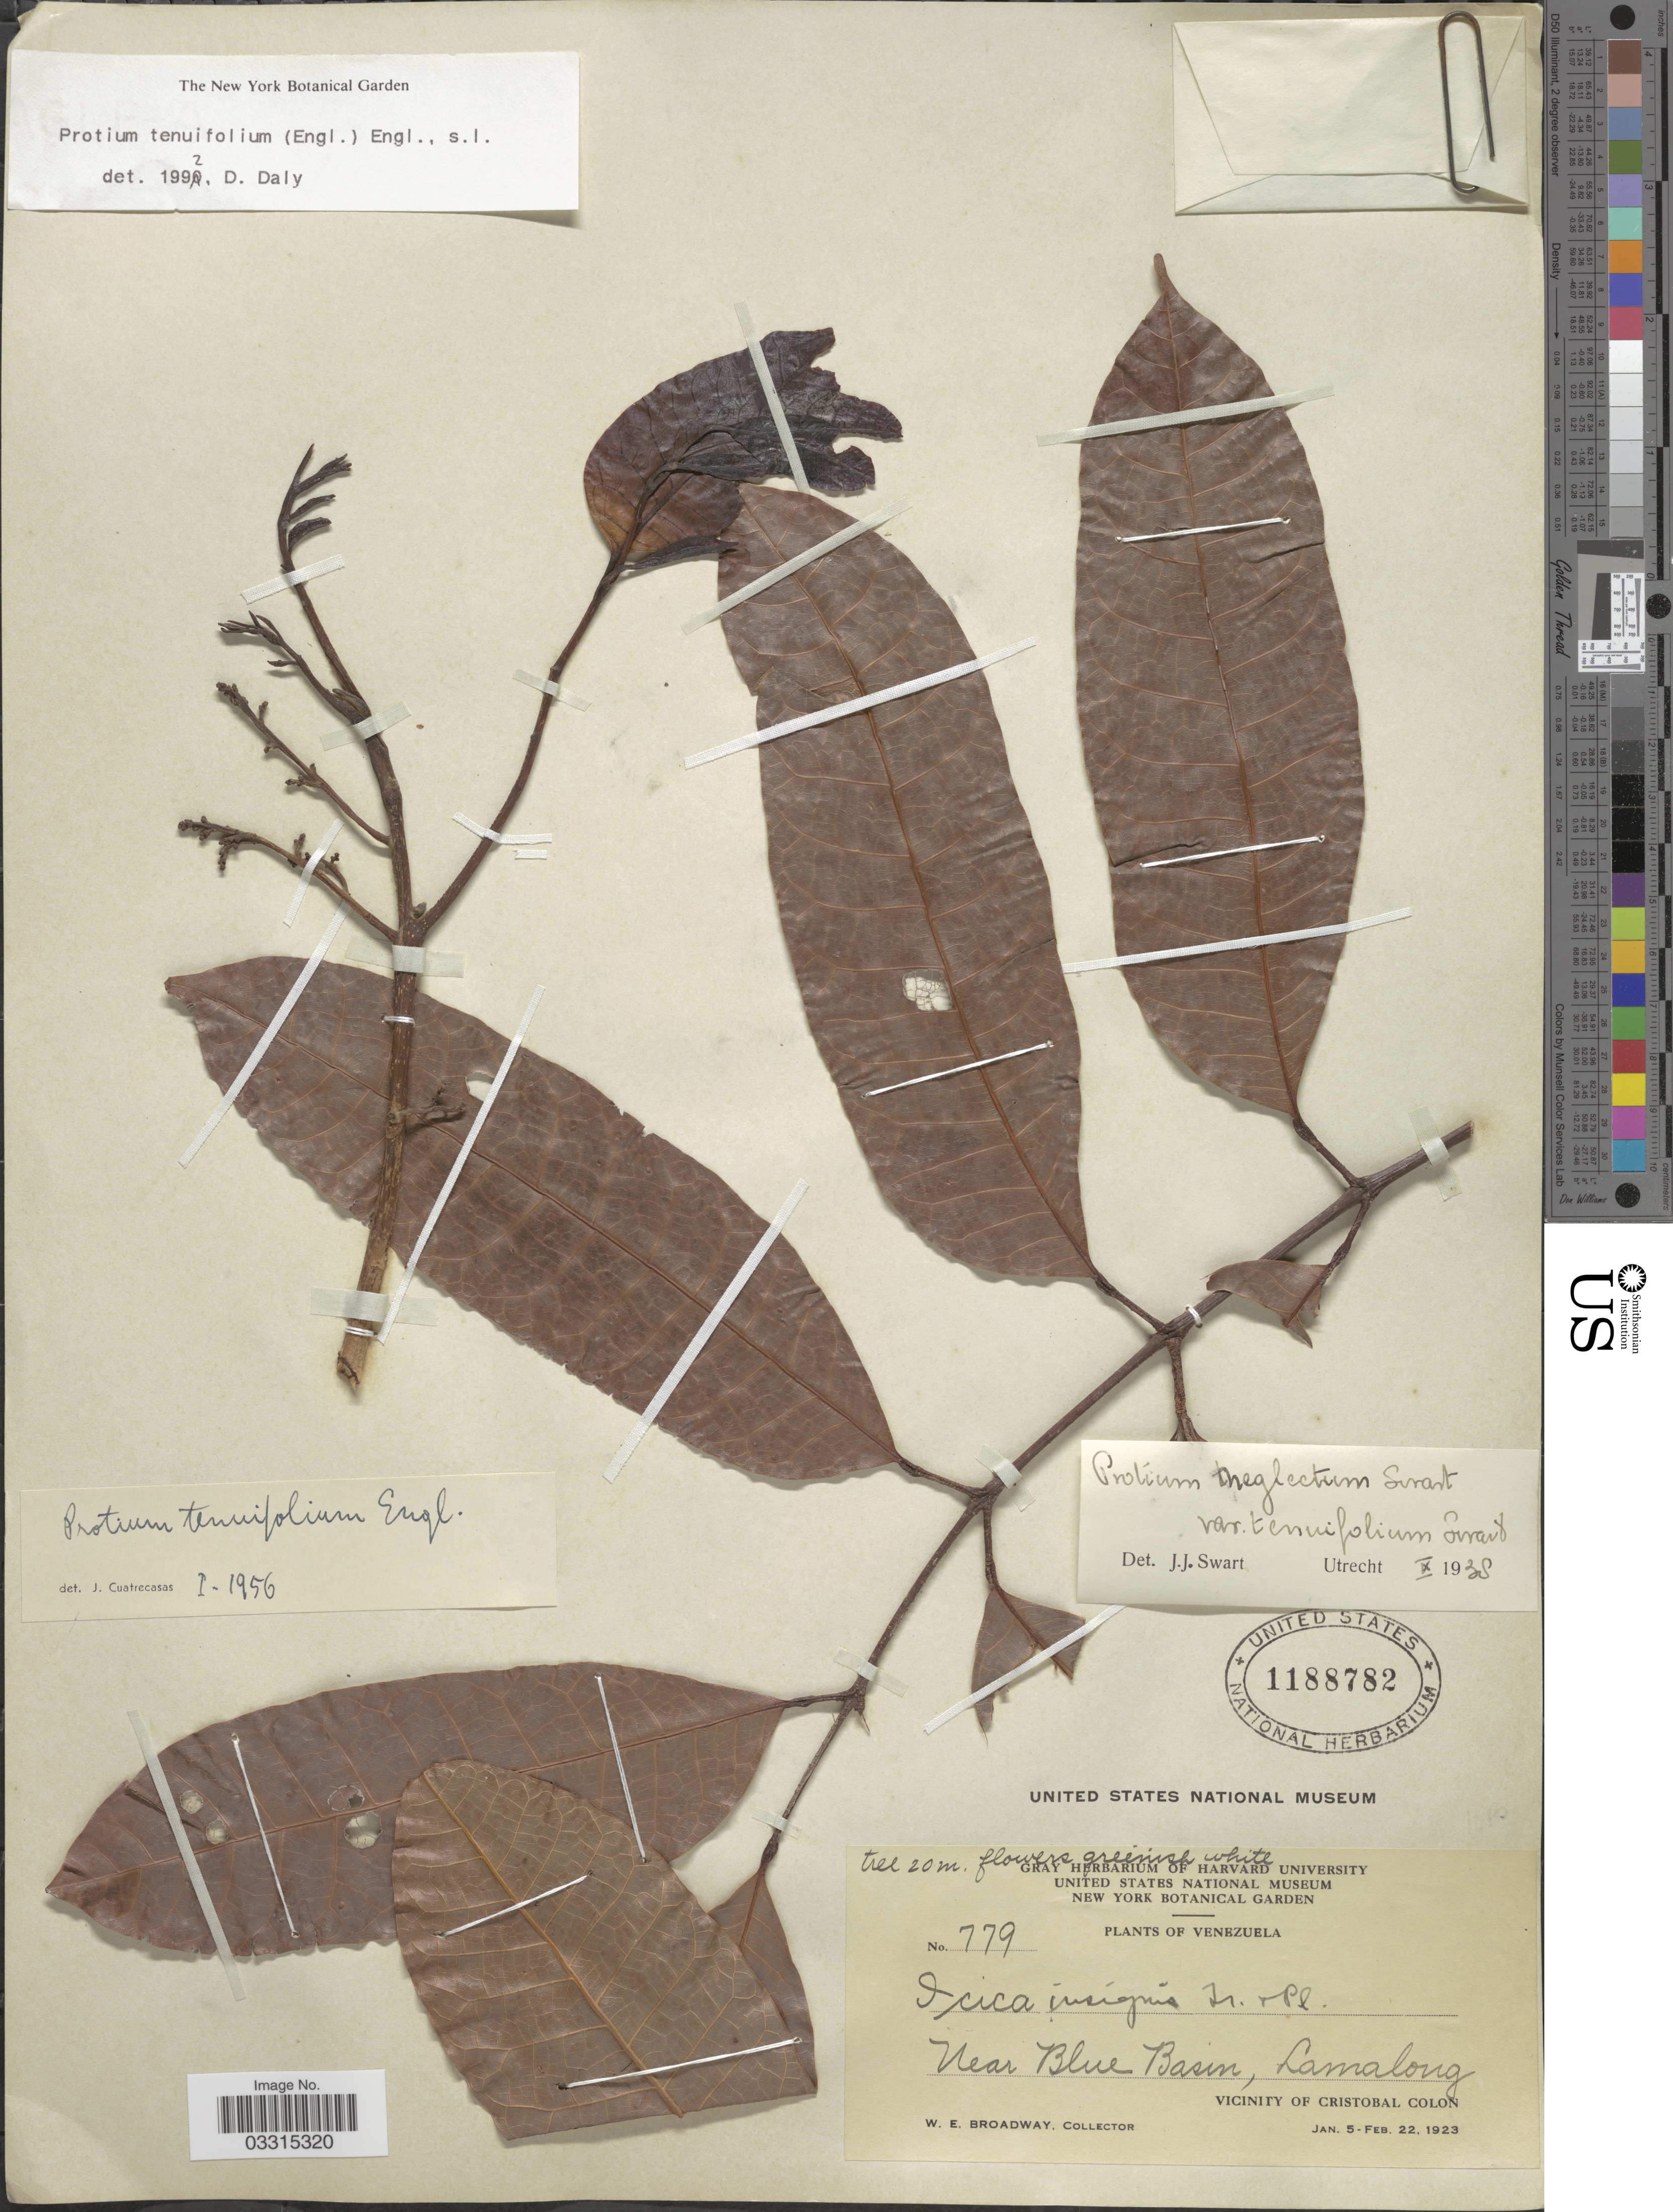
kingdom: Plantae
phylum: Tracheophyta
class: Magnoliopsida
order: Sapindales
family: Burseraceae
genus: Protium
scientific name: Protium tenuifolium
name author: (Engl.) Engl.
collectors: W. E. Broadway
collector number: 779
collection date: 1923-01-05/1923-02-22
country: Venezuela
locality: Near Blue Basin, Lamalong. Vicinity of Cristobal Colon.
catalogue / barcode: US 1188782